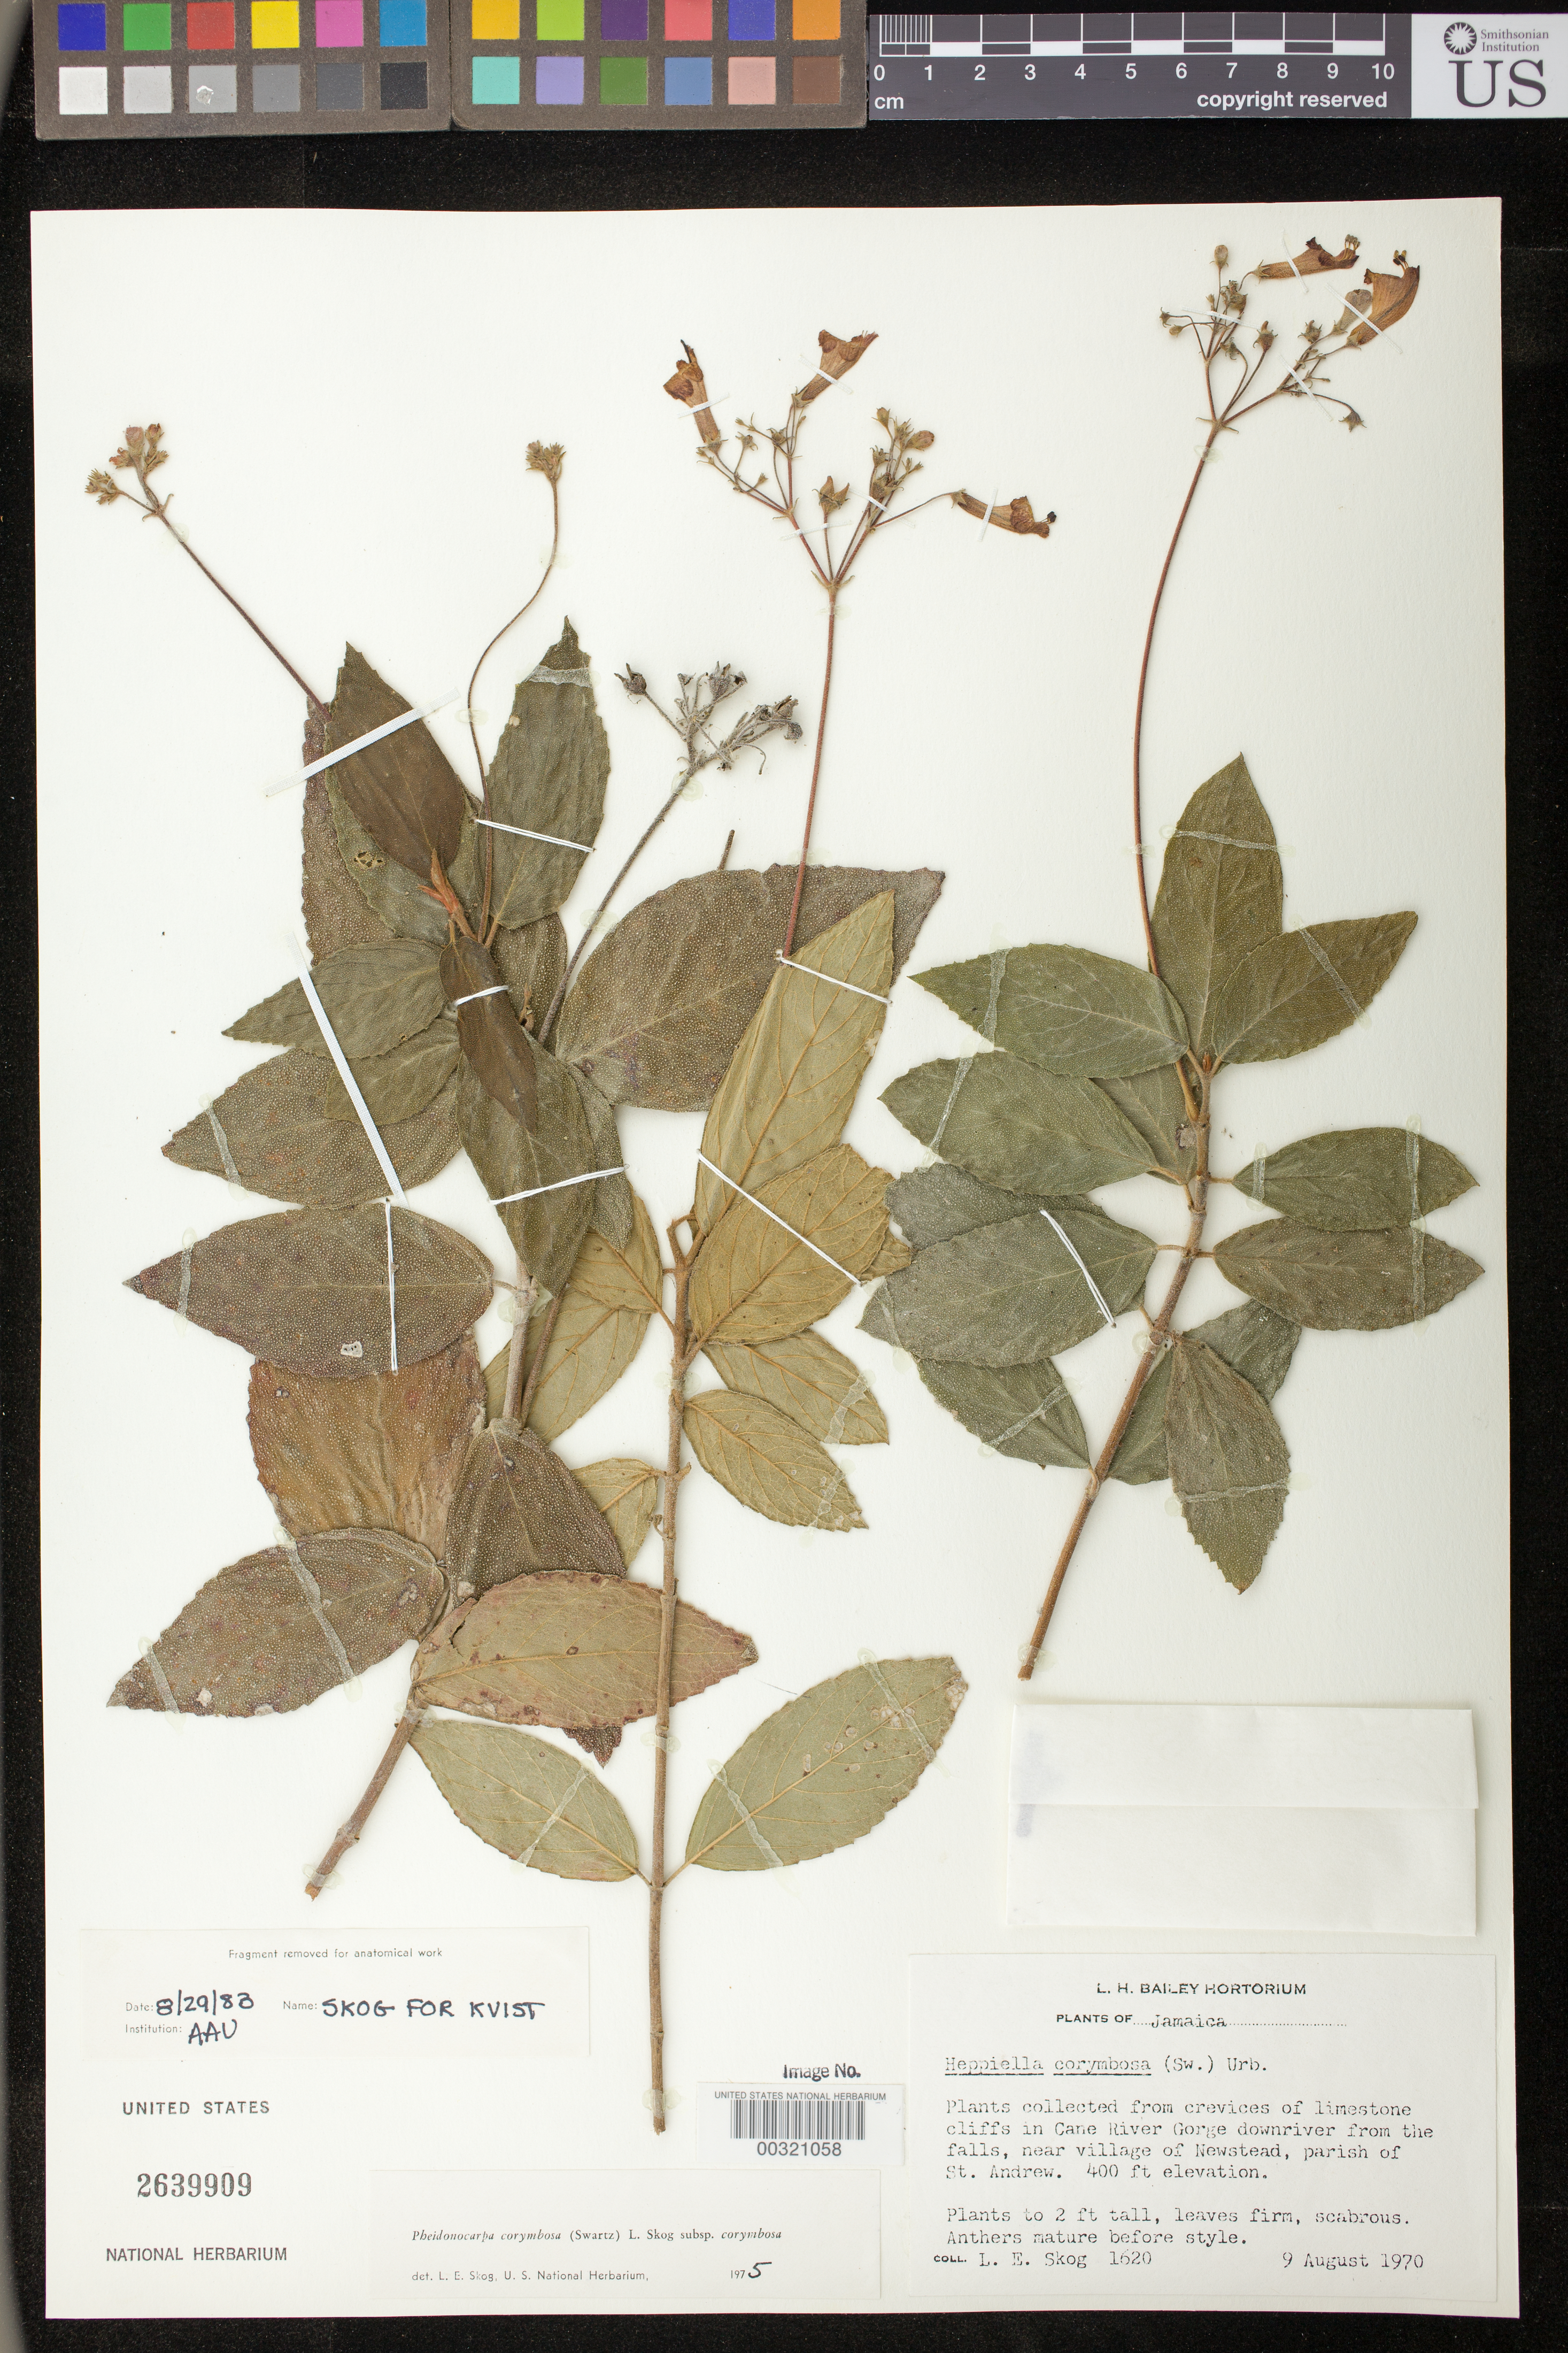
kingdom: Plantae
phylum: Tracheophyta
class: Magnoliopsida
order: Lamiales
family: Gesneriaceae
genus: Pheidonocarpa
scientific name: Pheidonocarpa corymbosa subsp. corymbosa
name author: (Sw.) L.E. Skog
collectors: L. E. Skog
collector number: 1620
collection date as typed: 09 Aug 1970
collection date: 1970-08-09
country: Jamaica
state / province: Saint Andrew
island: Jamaica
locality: In Cane River gorge downriver from the falls, near village of Newstead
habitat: Crevices of limestone cliffs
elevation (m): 122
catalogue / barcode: US 2639909